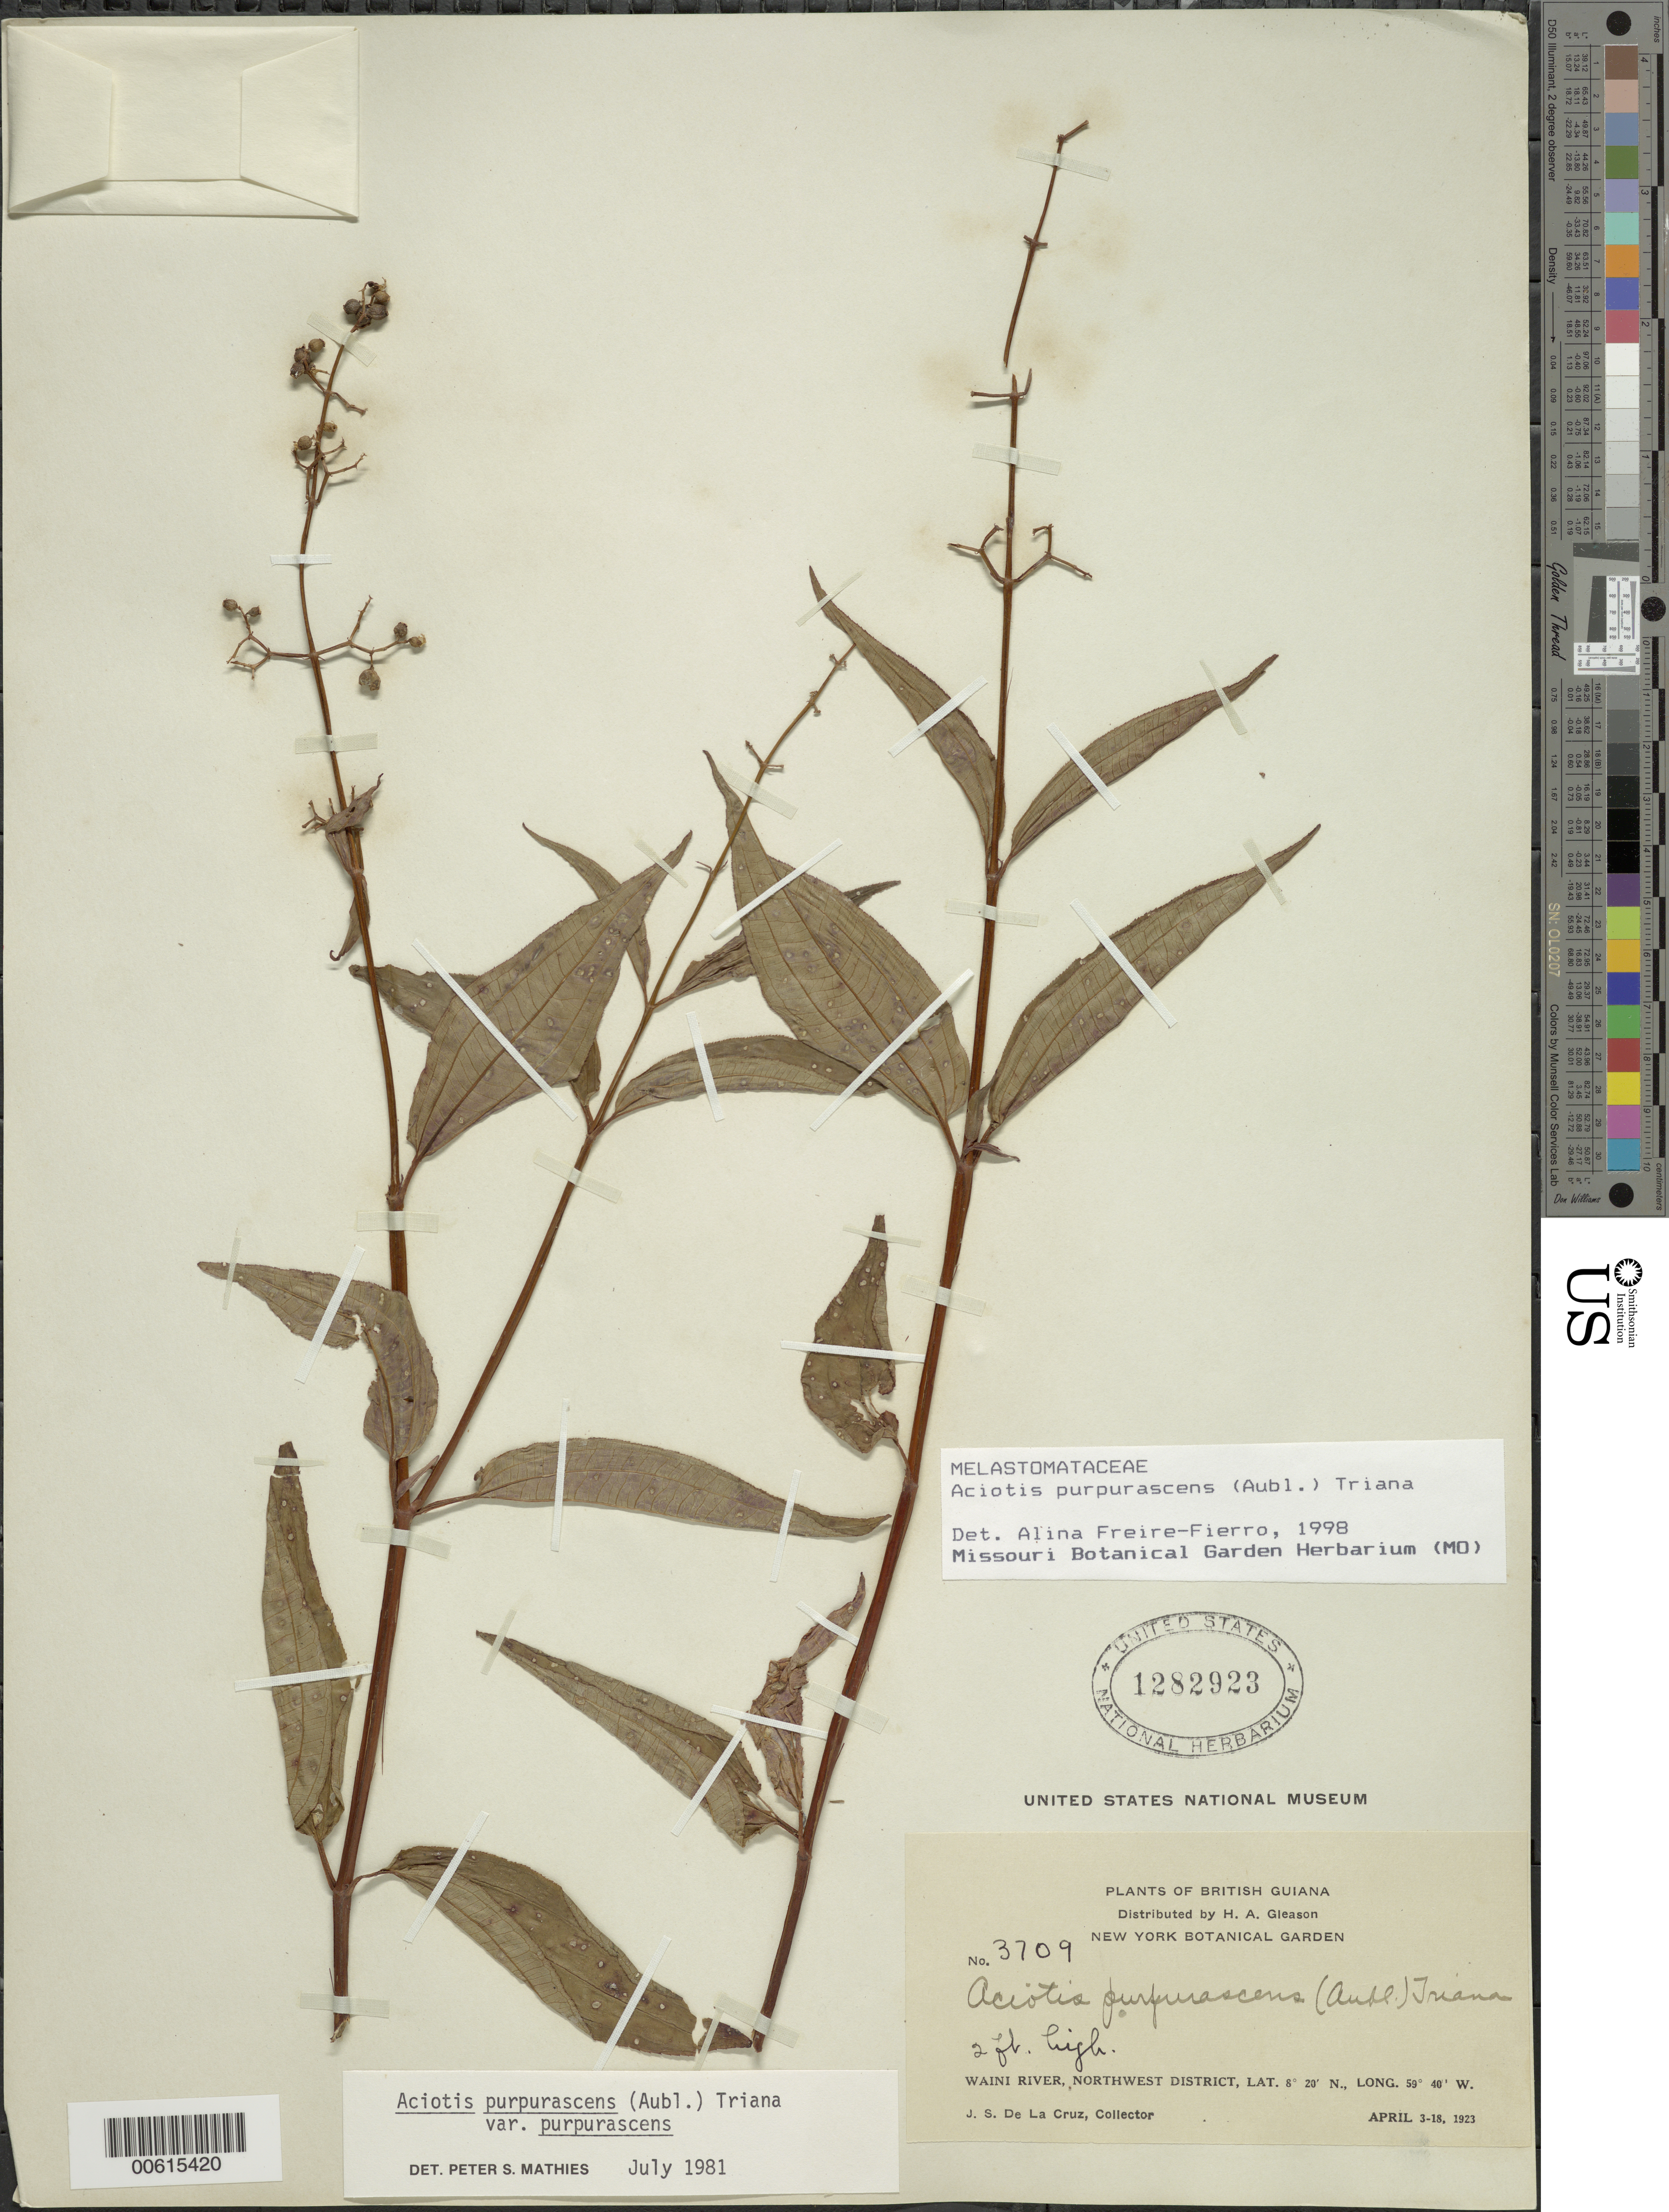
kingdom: Plantae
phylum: Tracheophyta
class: Magnoliopsida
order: Myrtales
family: Melastomataceae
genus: Aciotis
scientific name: Aciotis purpurascens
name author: (Aubl.) Triana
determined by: Freire-Fierro, A.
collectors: J. S. de la Cruz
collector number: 3709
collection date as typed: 3-Apr-23 to 18-Apr-23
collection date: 1923-04-03/1923-04-18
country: Guyana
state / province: Barima-Waini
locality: Waini R., NW District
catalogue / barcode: US 1282923